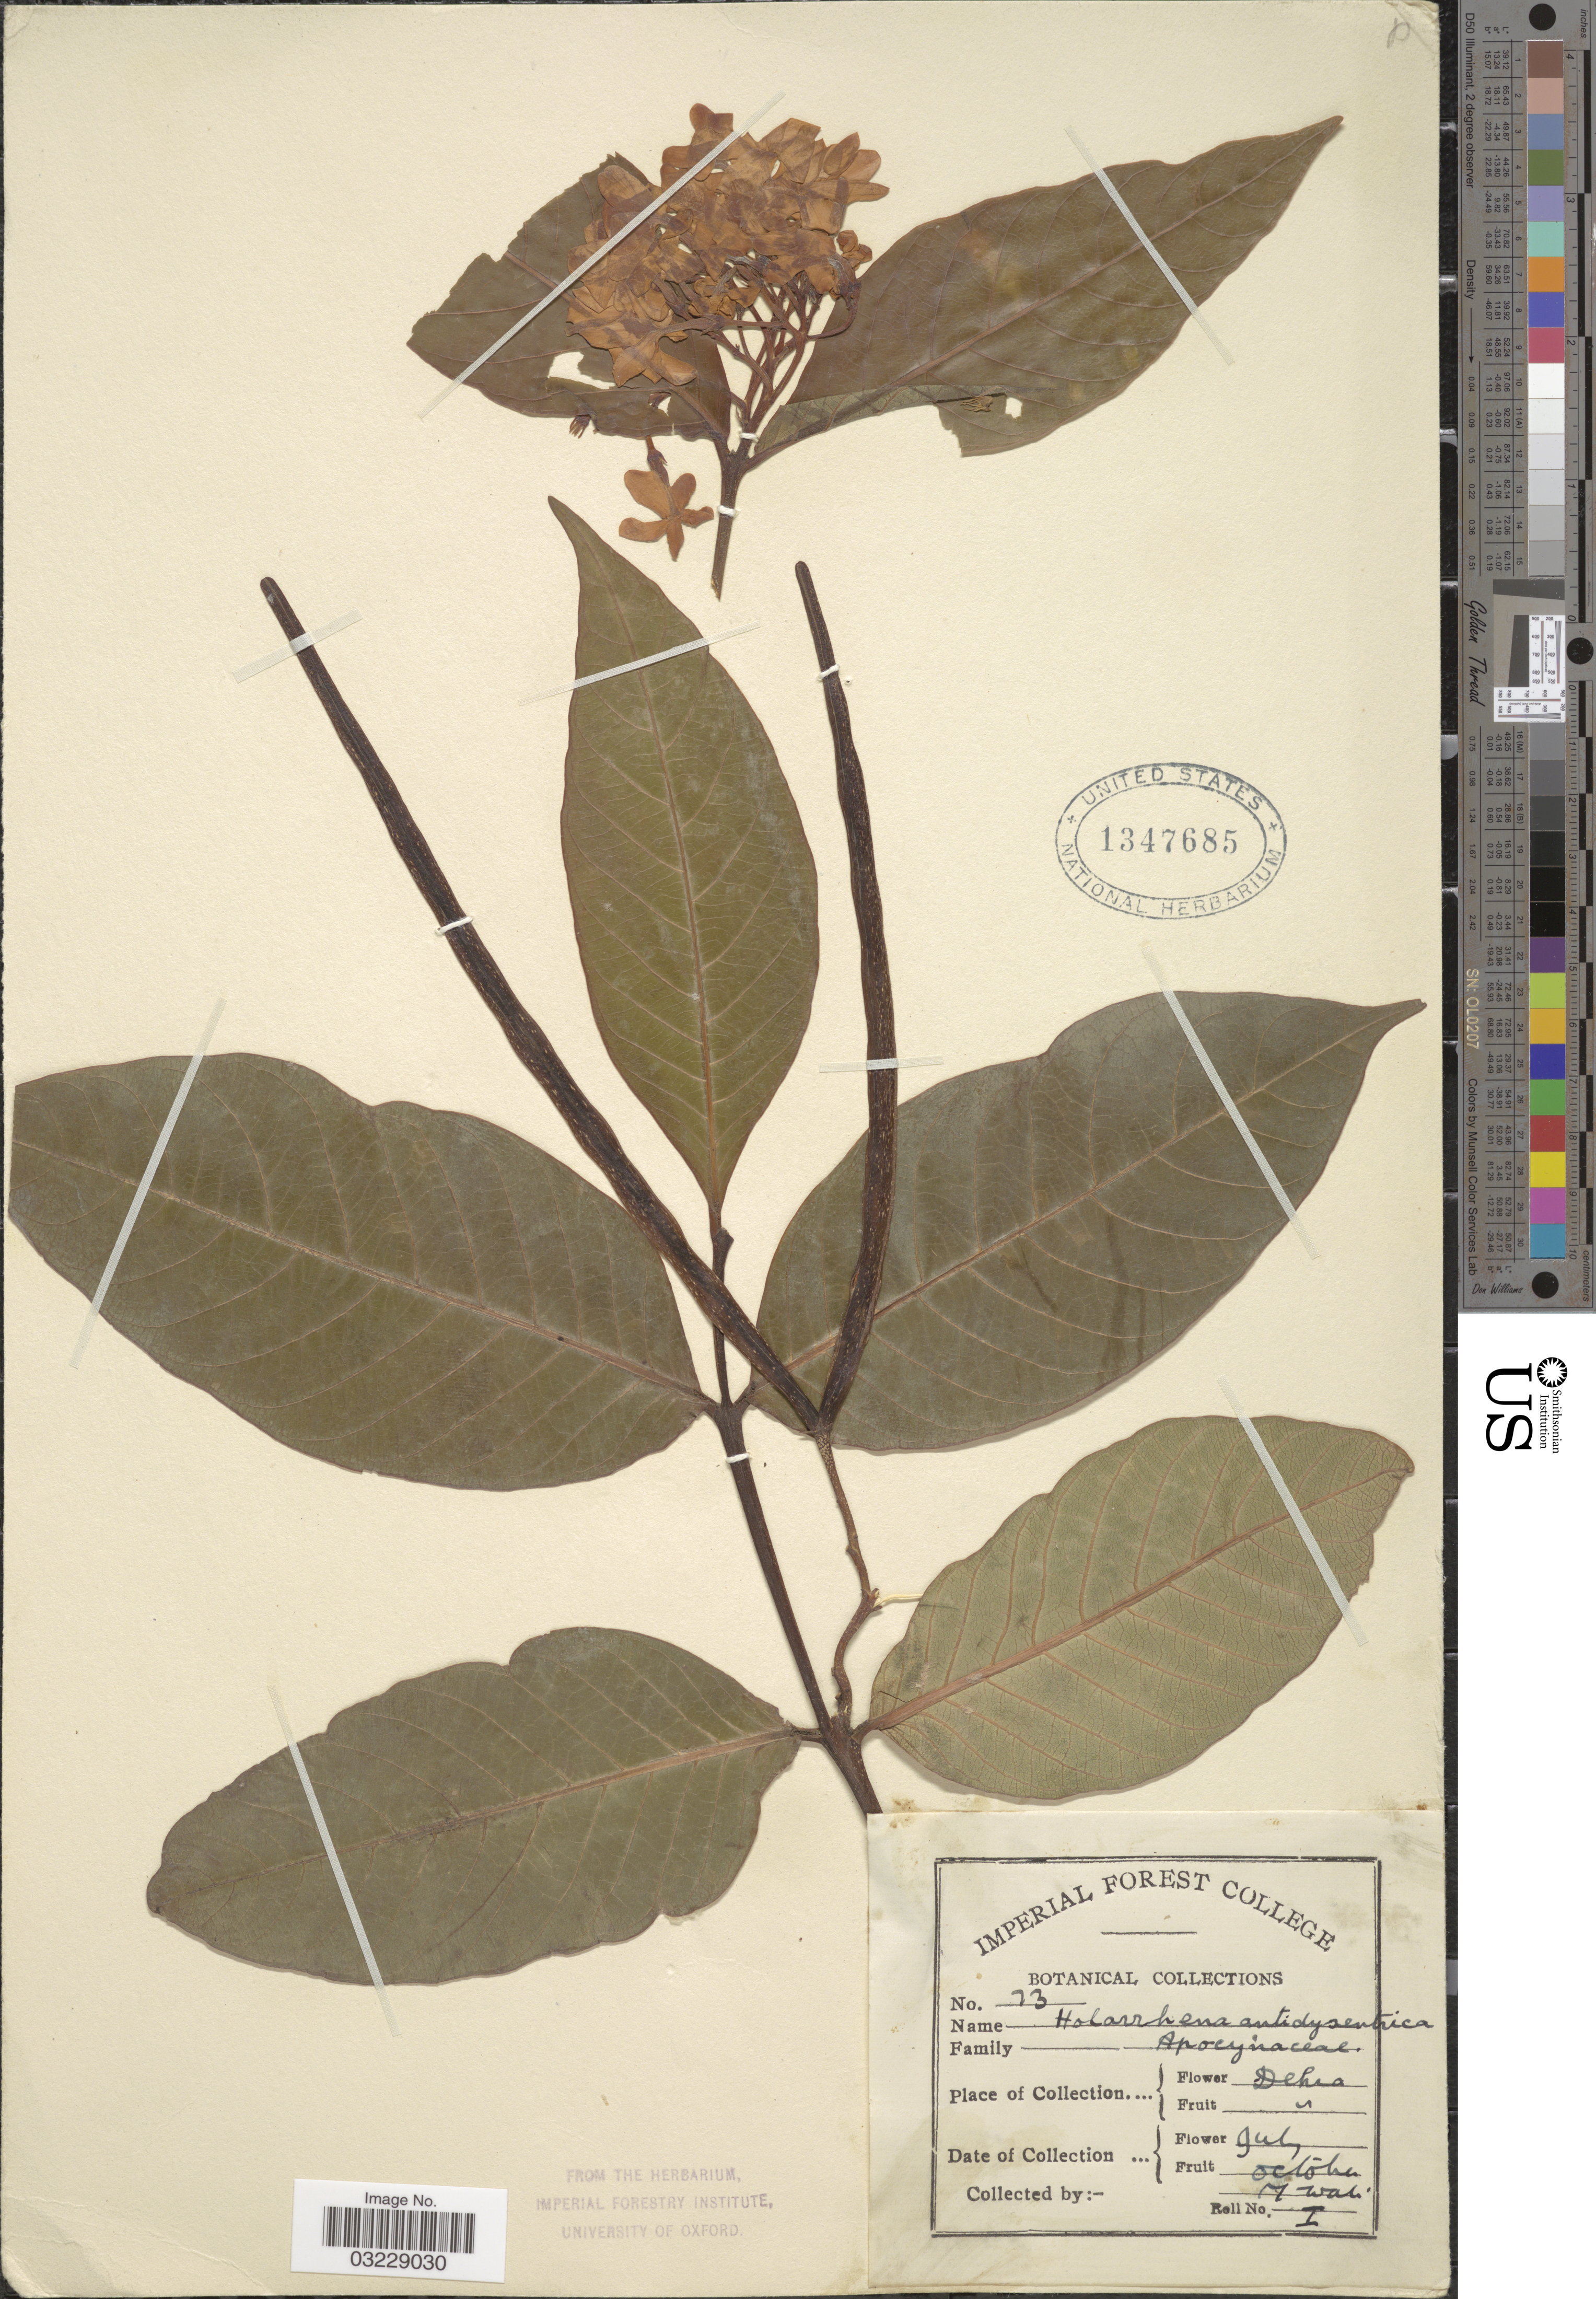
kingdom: Plantae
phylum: Tracheophyta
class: Magnoliopsida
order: Gentianales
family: Apocynaceae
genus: Holarrhena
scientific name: Holarrhena pubescens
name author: (Buch.-Ham.) Wall. ex G. Don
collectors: M. Wali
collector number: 73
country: India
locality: Dehra.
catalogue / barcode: US 1347685